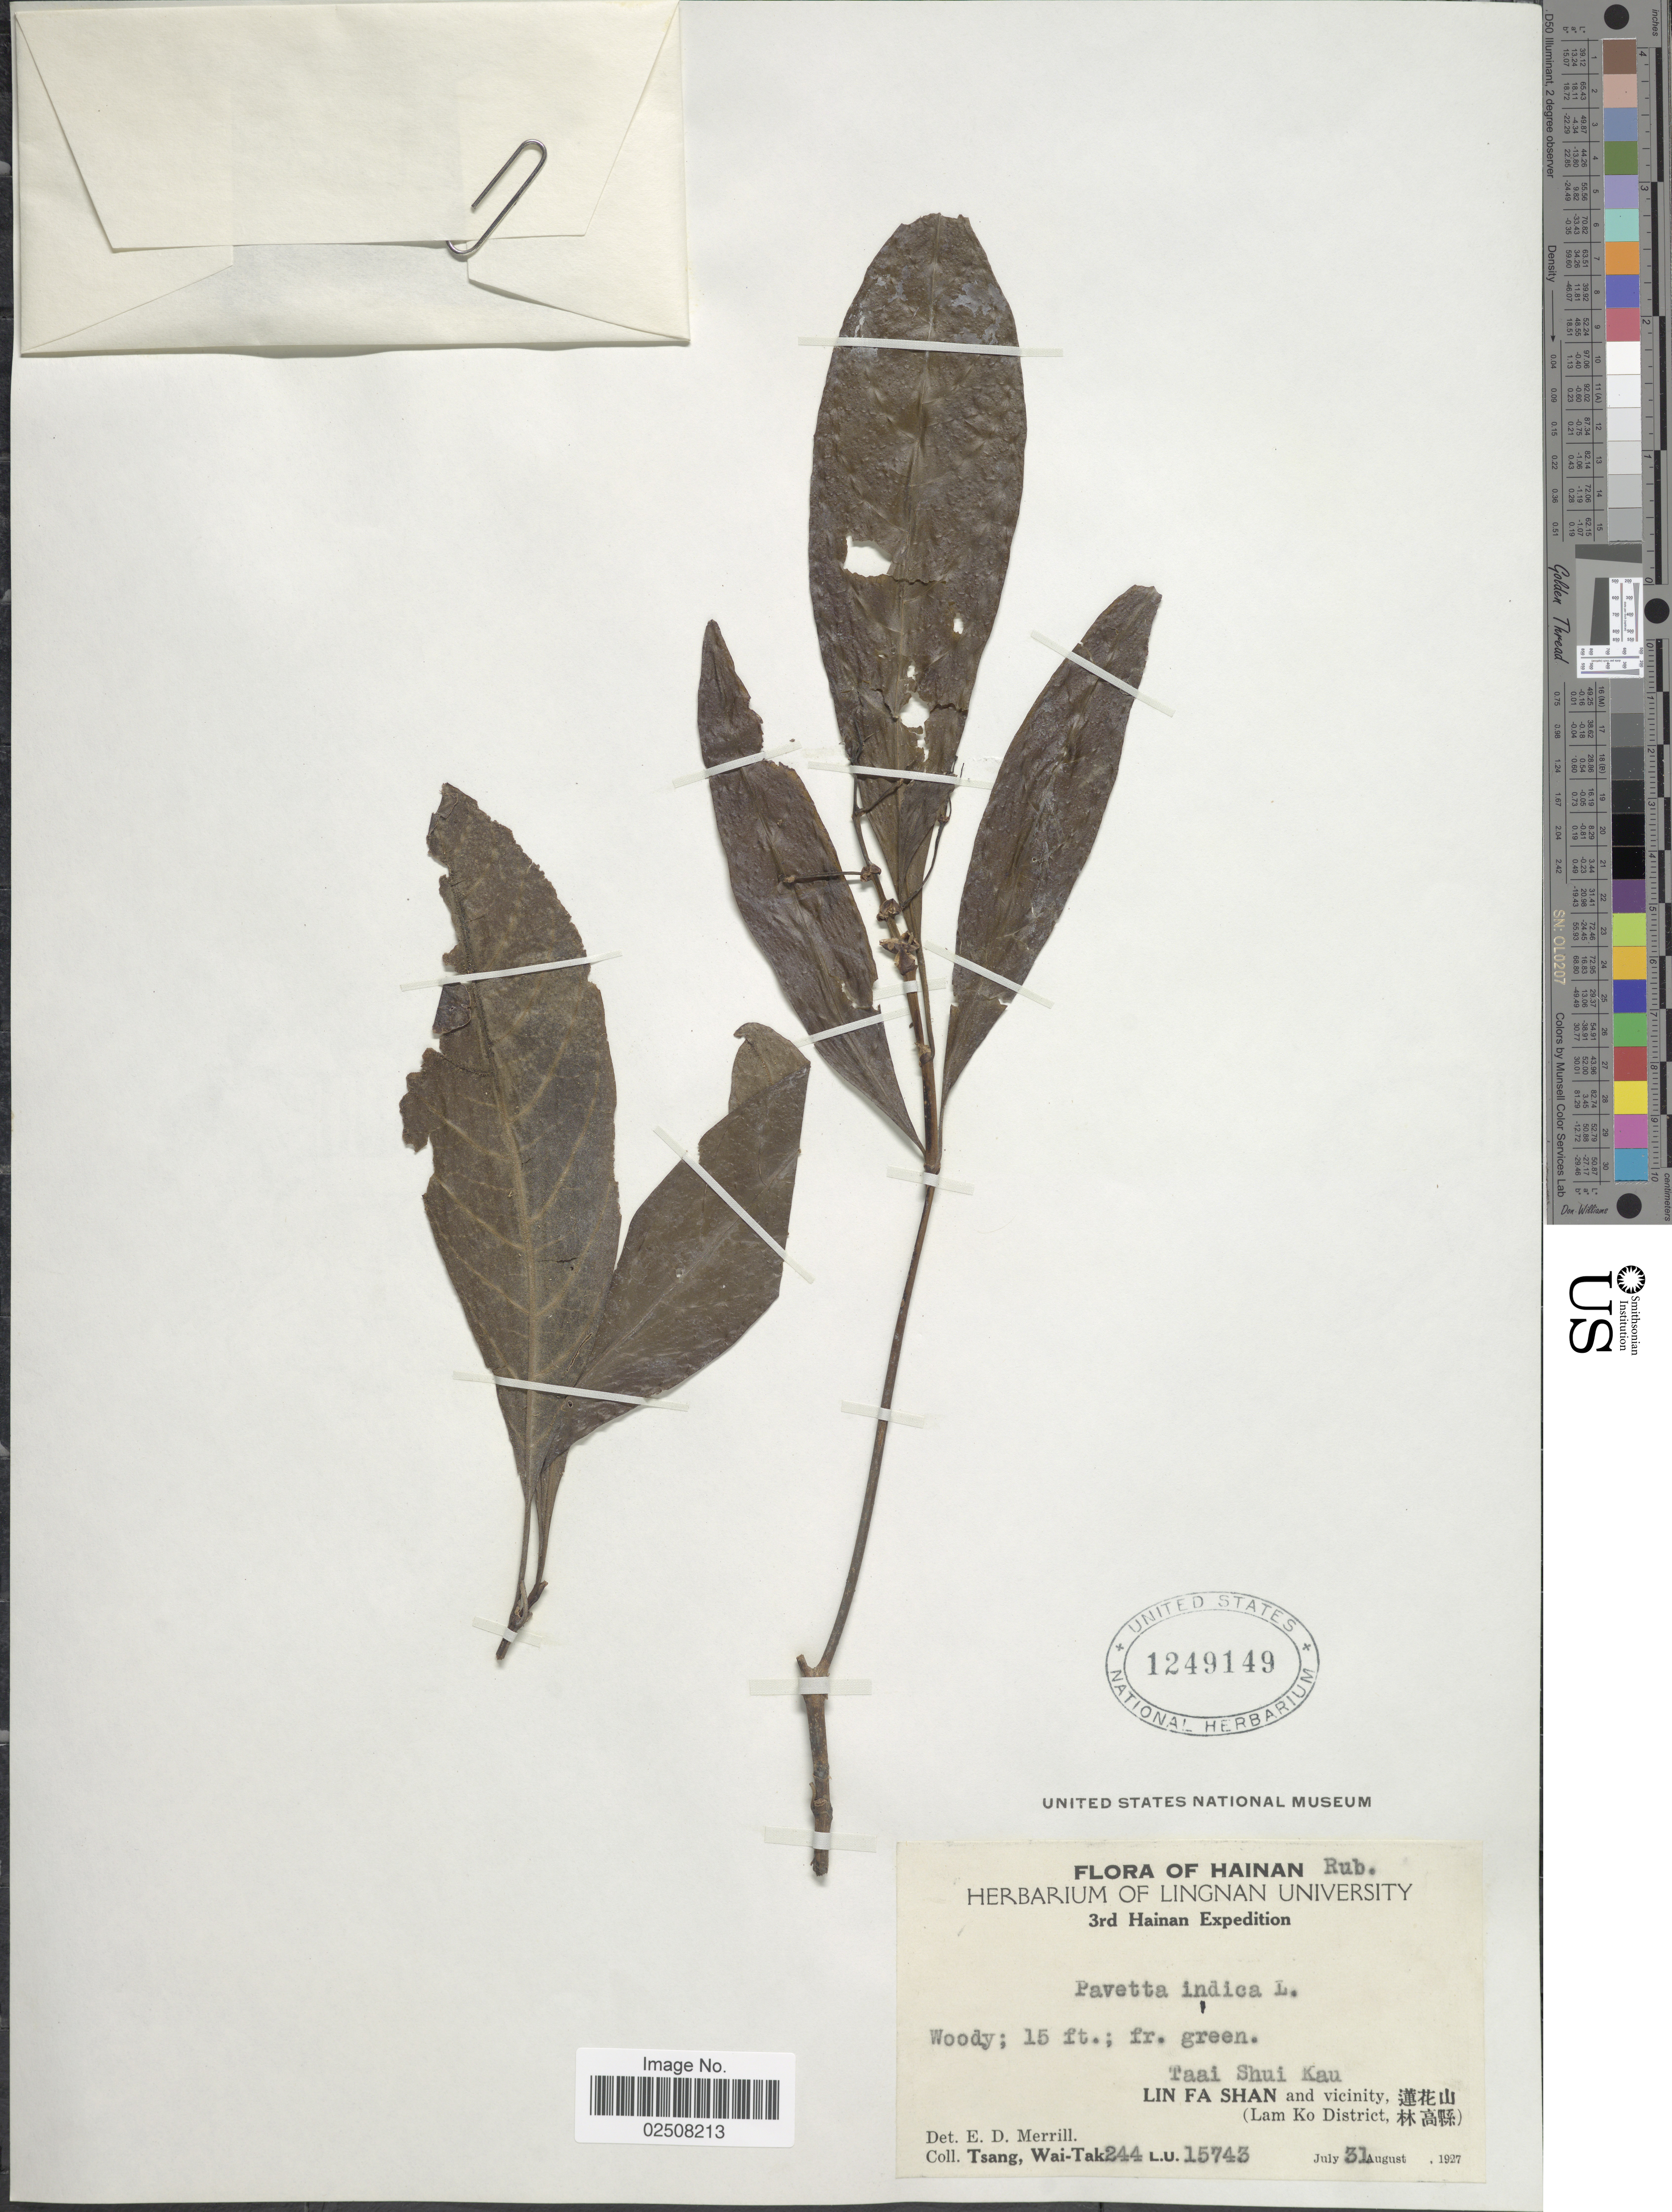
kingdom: Plantae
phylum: Tracheophyta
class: Magnoliopsida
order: Gentianales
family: Rubiaceae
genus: Pavetta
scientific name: Pavetta indica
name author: L.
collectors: W. T. Tsang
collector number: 244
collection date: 1927-07-31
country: China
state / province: Hainan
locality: Taai Shui Kau, Lin Fa Shan and vicinity, (Lam Ko District)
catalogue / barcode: US 1249149